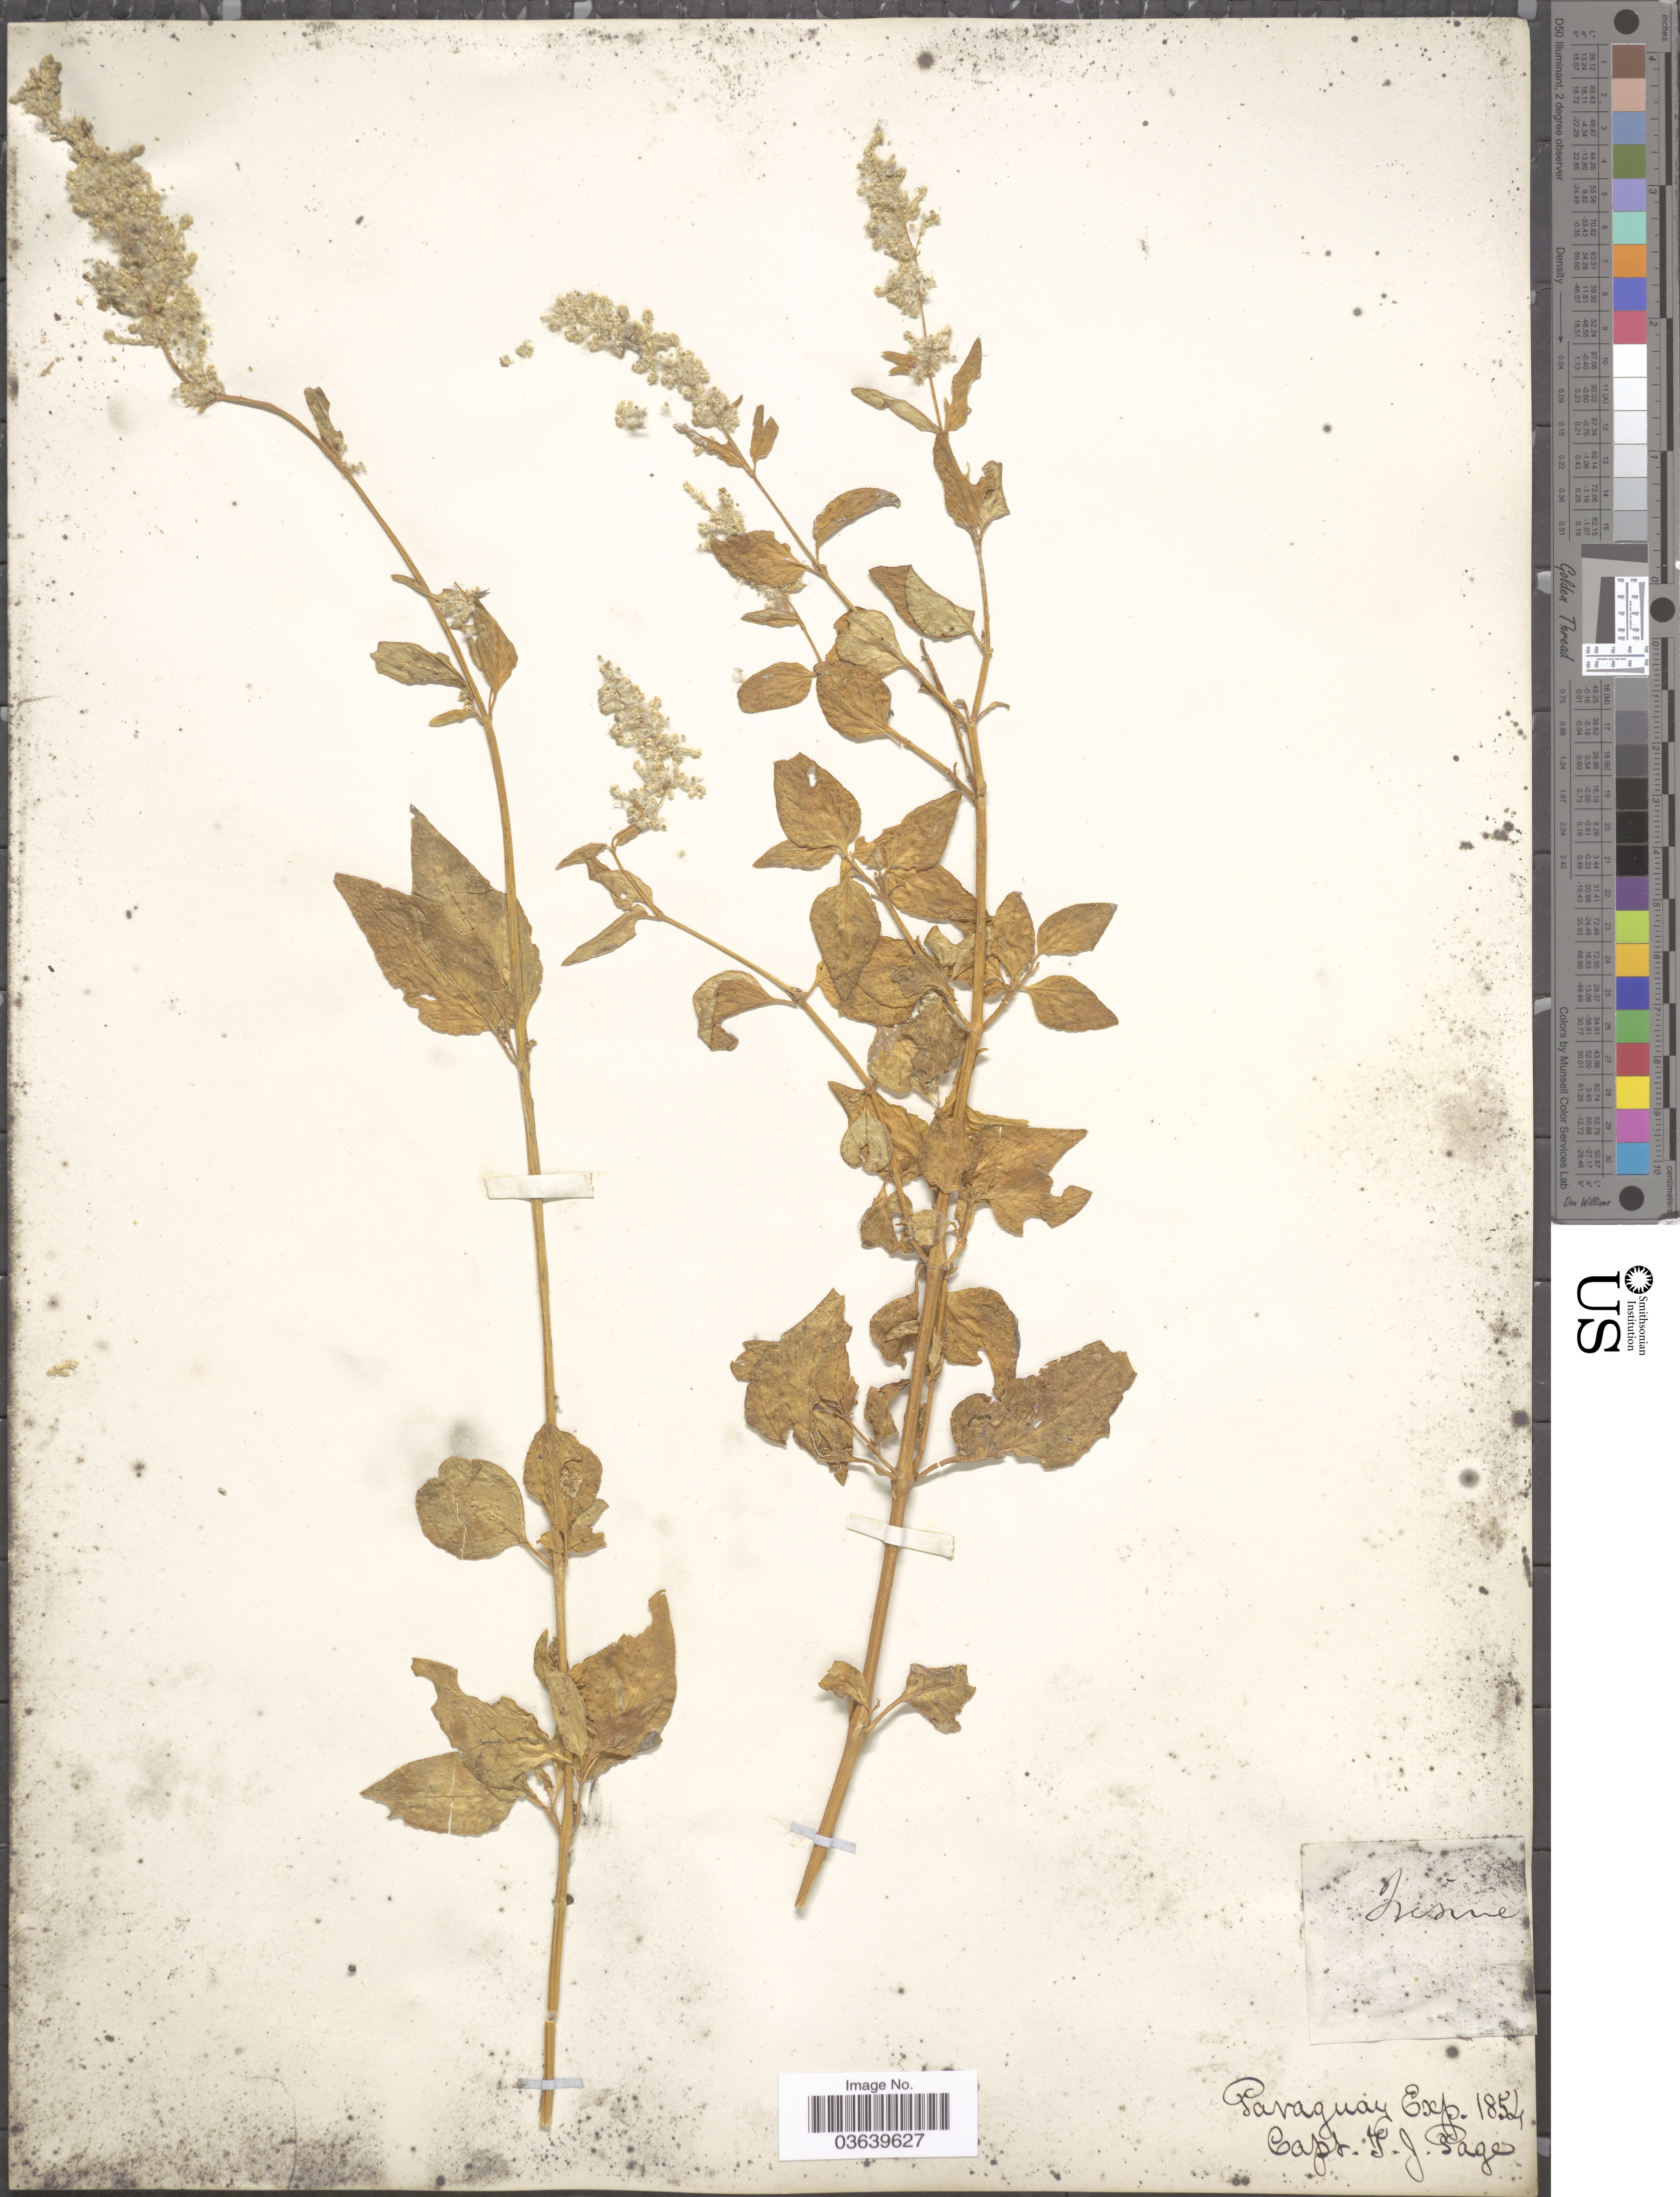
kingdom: Plantae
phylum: Tracheophyta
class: Magnoliopsida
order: Caryophyllales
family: Amaranthaceae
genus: Iresine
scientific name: Iresine diffusa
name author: Humb. & Bonpl. ex Willd.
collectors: T. J. Page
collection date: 1854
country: Paraguay